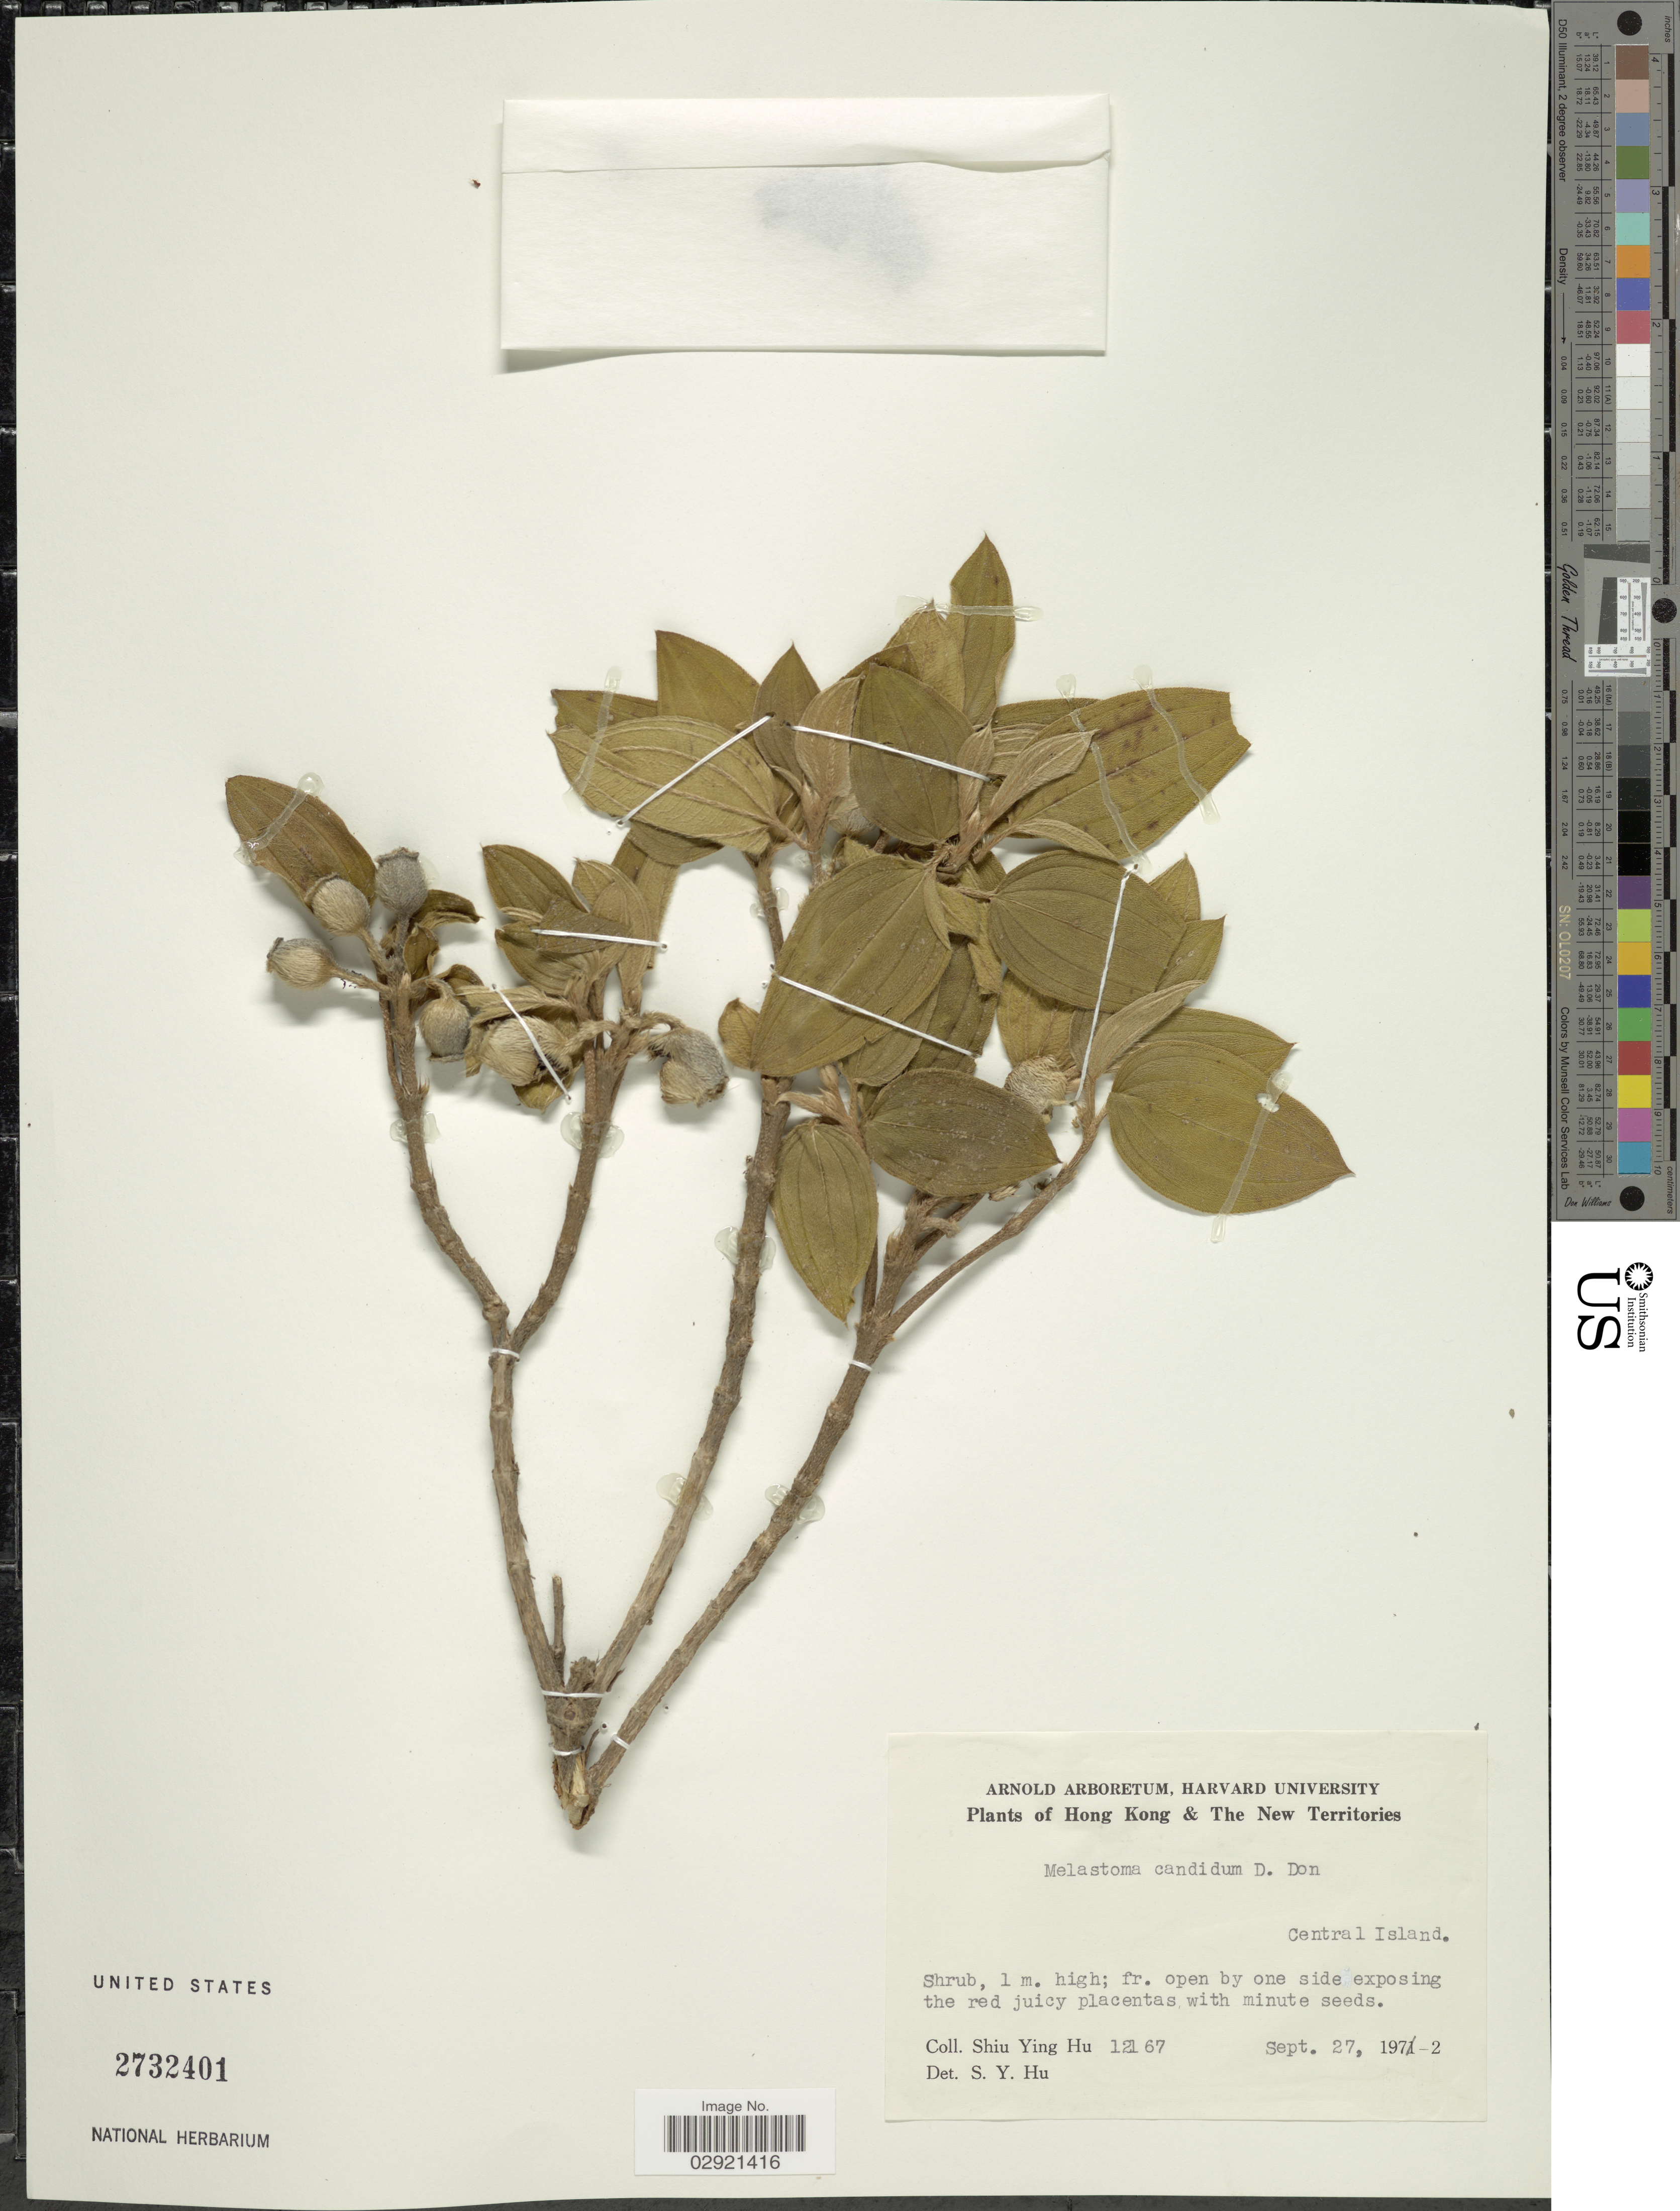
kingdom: Plantae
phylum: Tracheophyta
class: Magnoliopsida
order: Myrtales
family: Melastomataceae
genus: Melastoma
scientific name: Melastoma candidum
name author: D. Don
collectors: S. Y. Hu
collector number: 12167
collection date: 1972-09-27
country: China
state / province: Hong Kong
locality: Hong Kong & The New Territories. Central Island.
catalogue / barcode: US 2732401